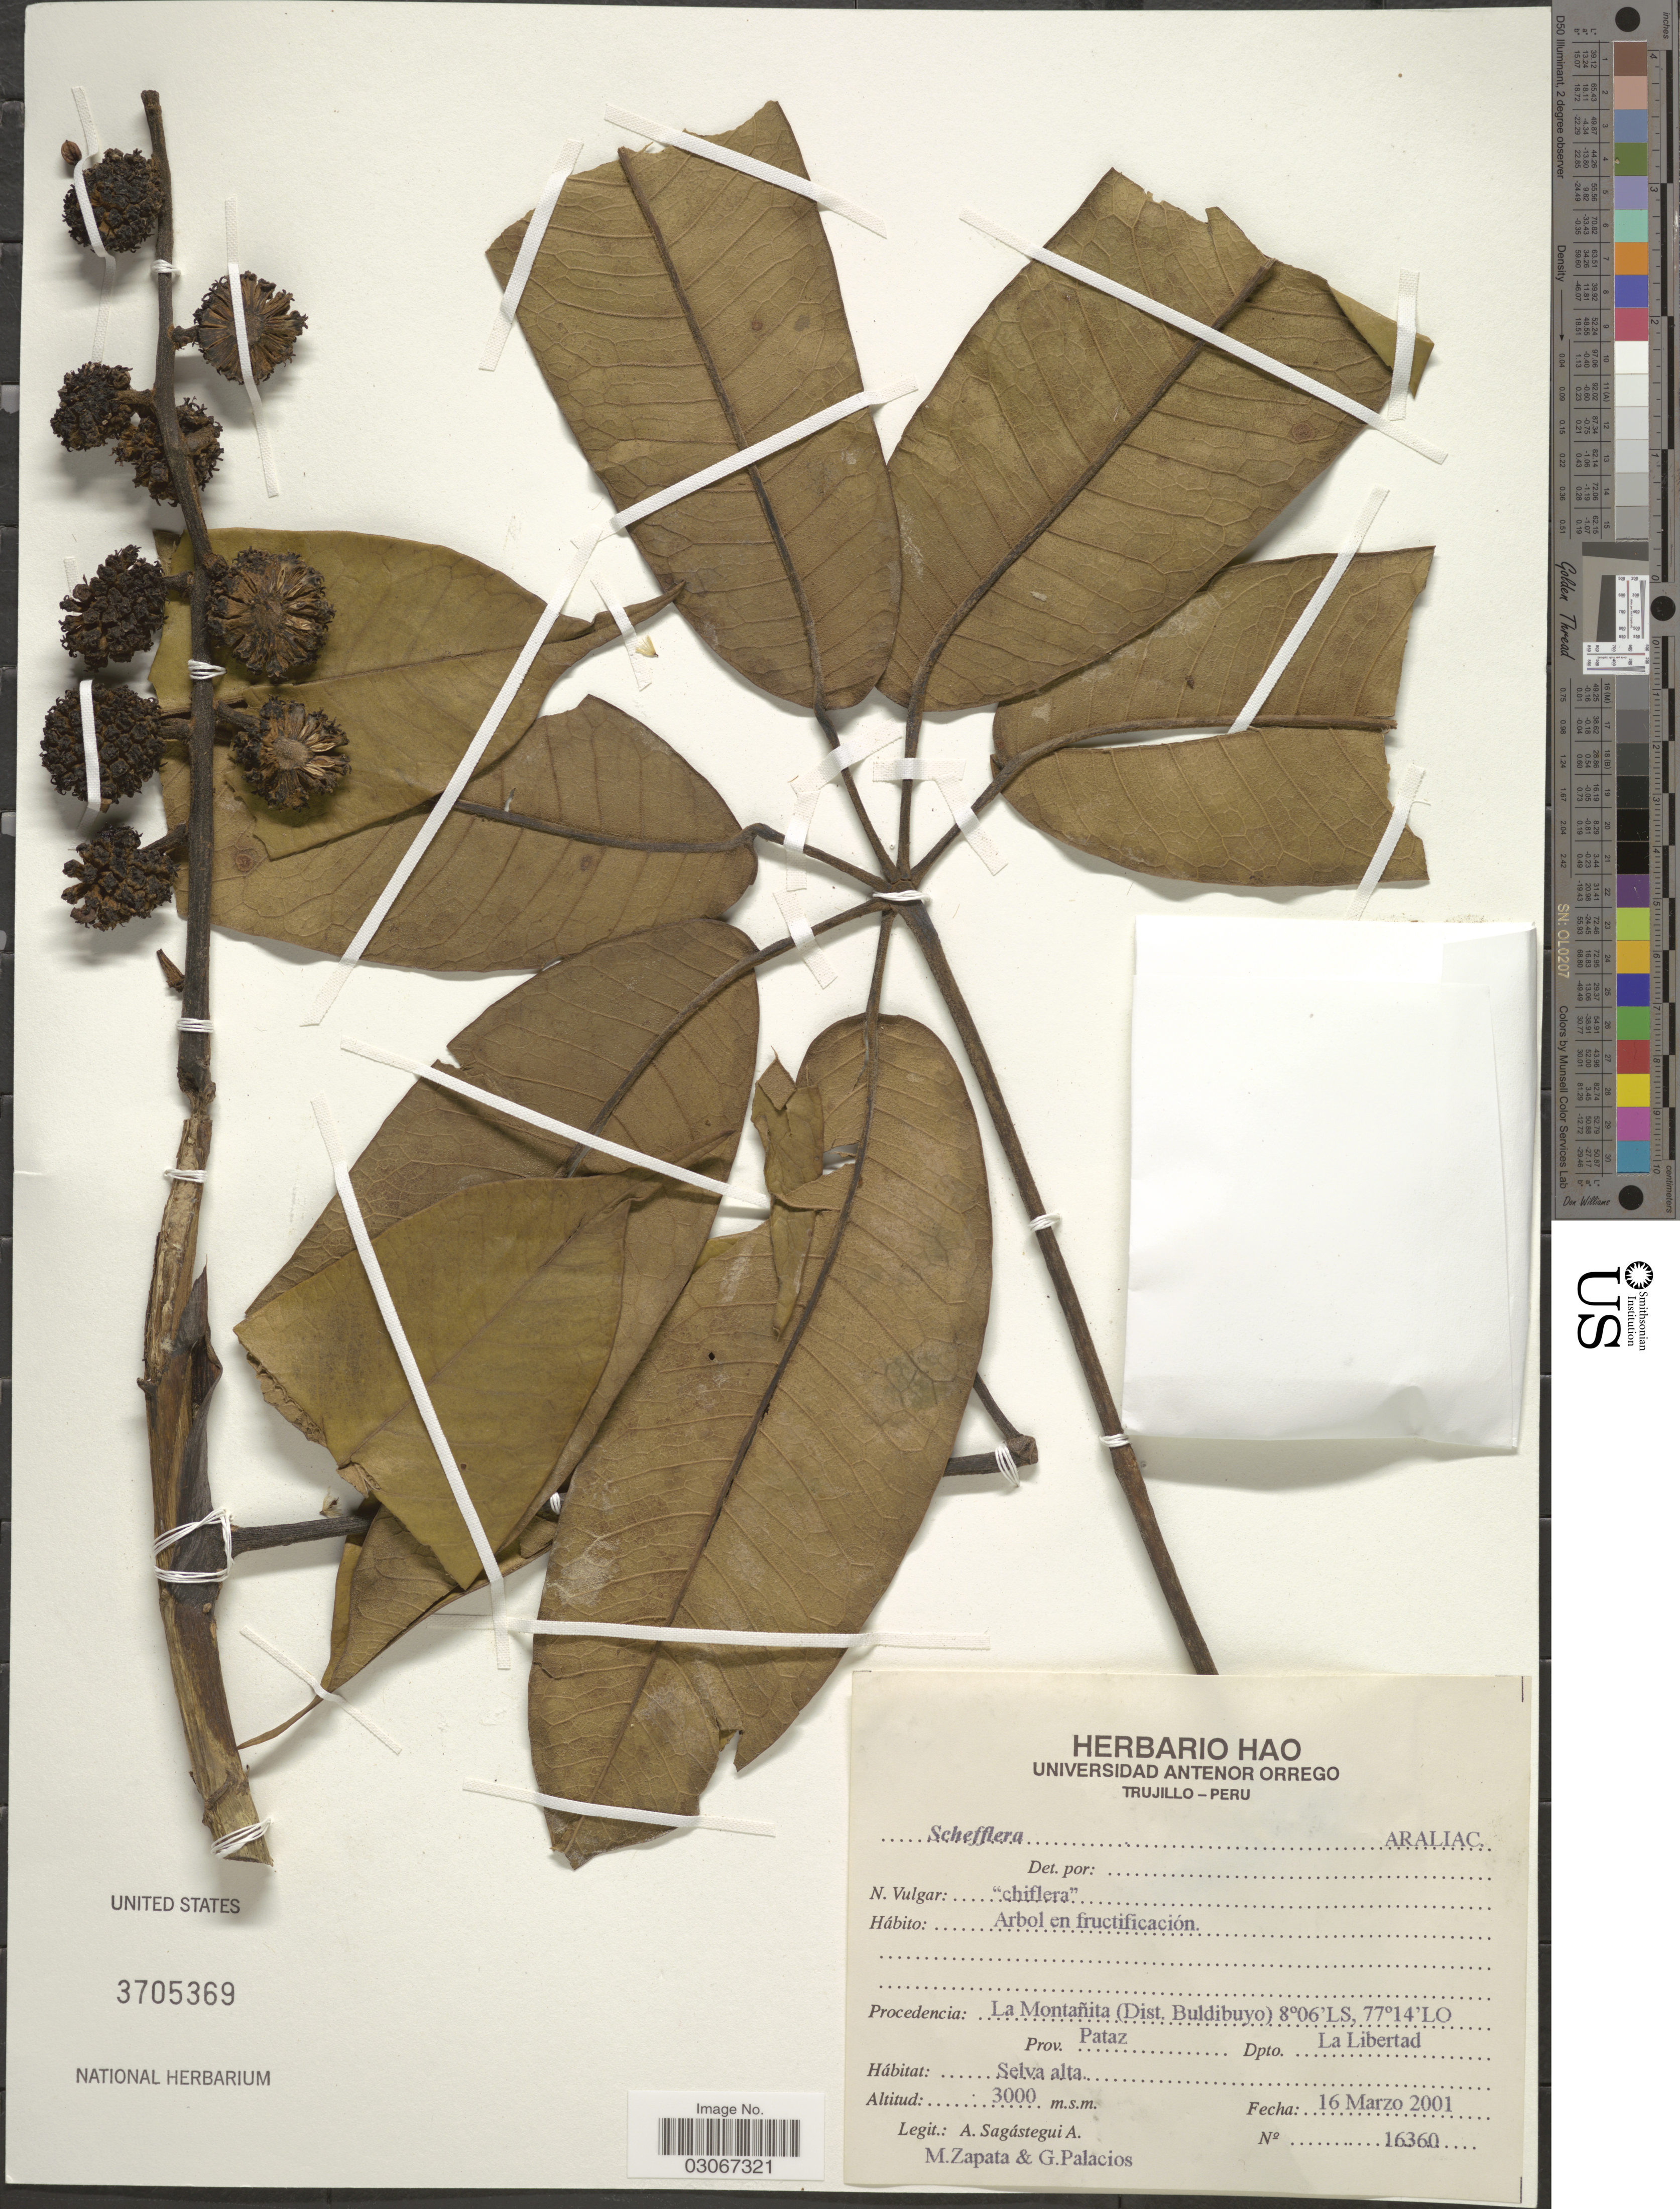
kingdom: Plantae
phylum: Tracheophyta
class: Magnoliopsida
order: Apiales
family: Araliaceae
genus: Schefflera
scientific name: Schefflera sp.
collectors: A. Sagástegui A., M. Zapata & G. Palacios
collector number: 16360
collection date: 2001-03-16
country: Peru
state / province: La Libertad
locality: Procedencia: La Montañita (Dist. Buldibuyo), Prov. Pataz, Dpto. La Libertad.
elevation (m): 3000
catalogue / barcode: US 3705369